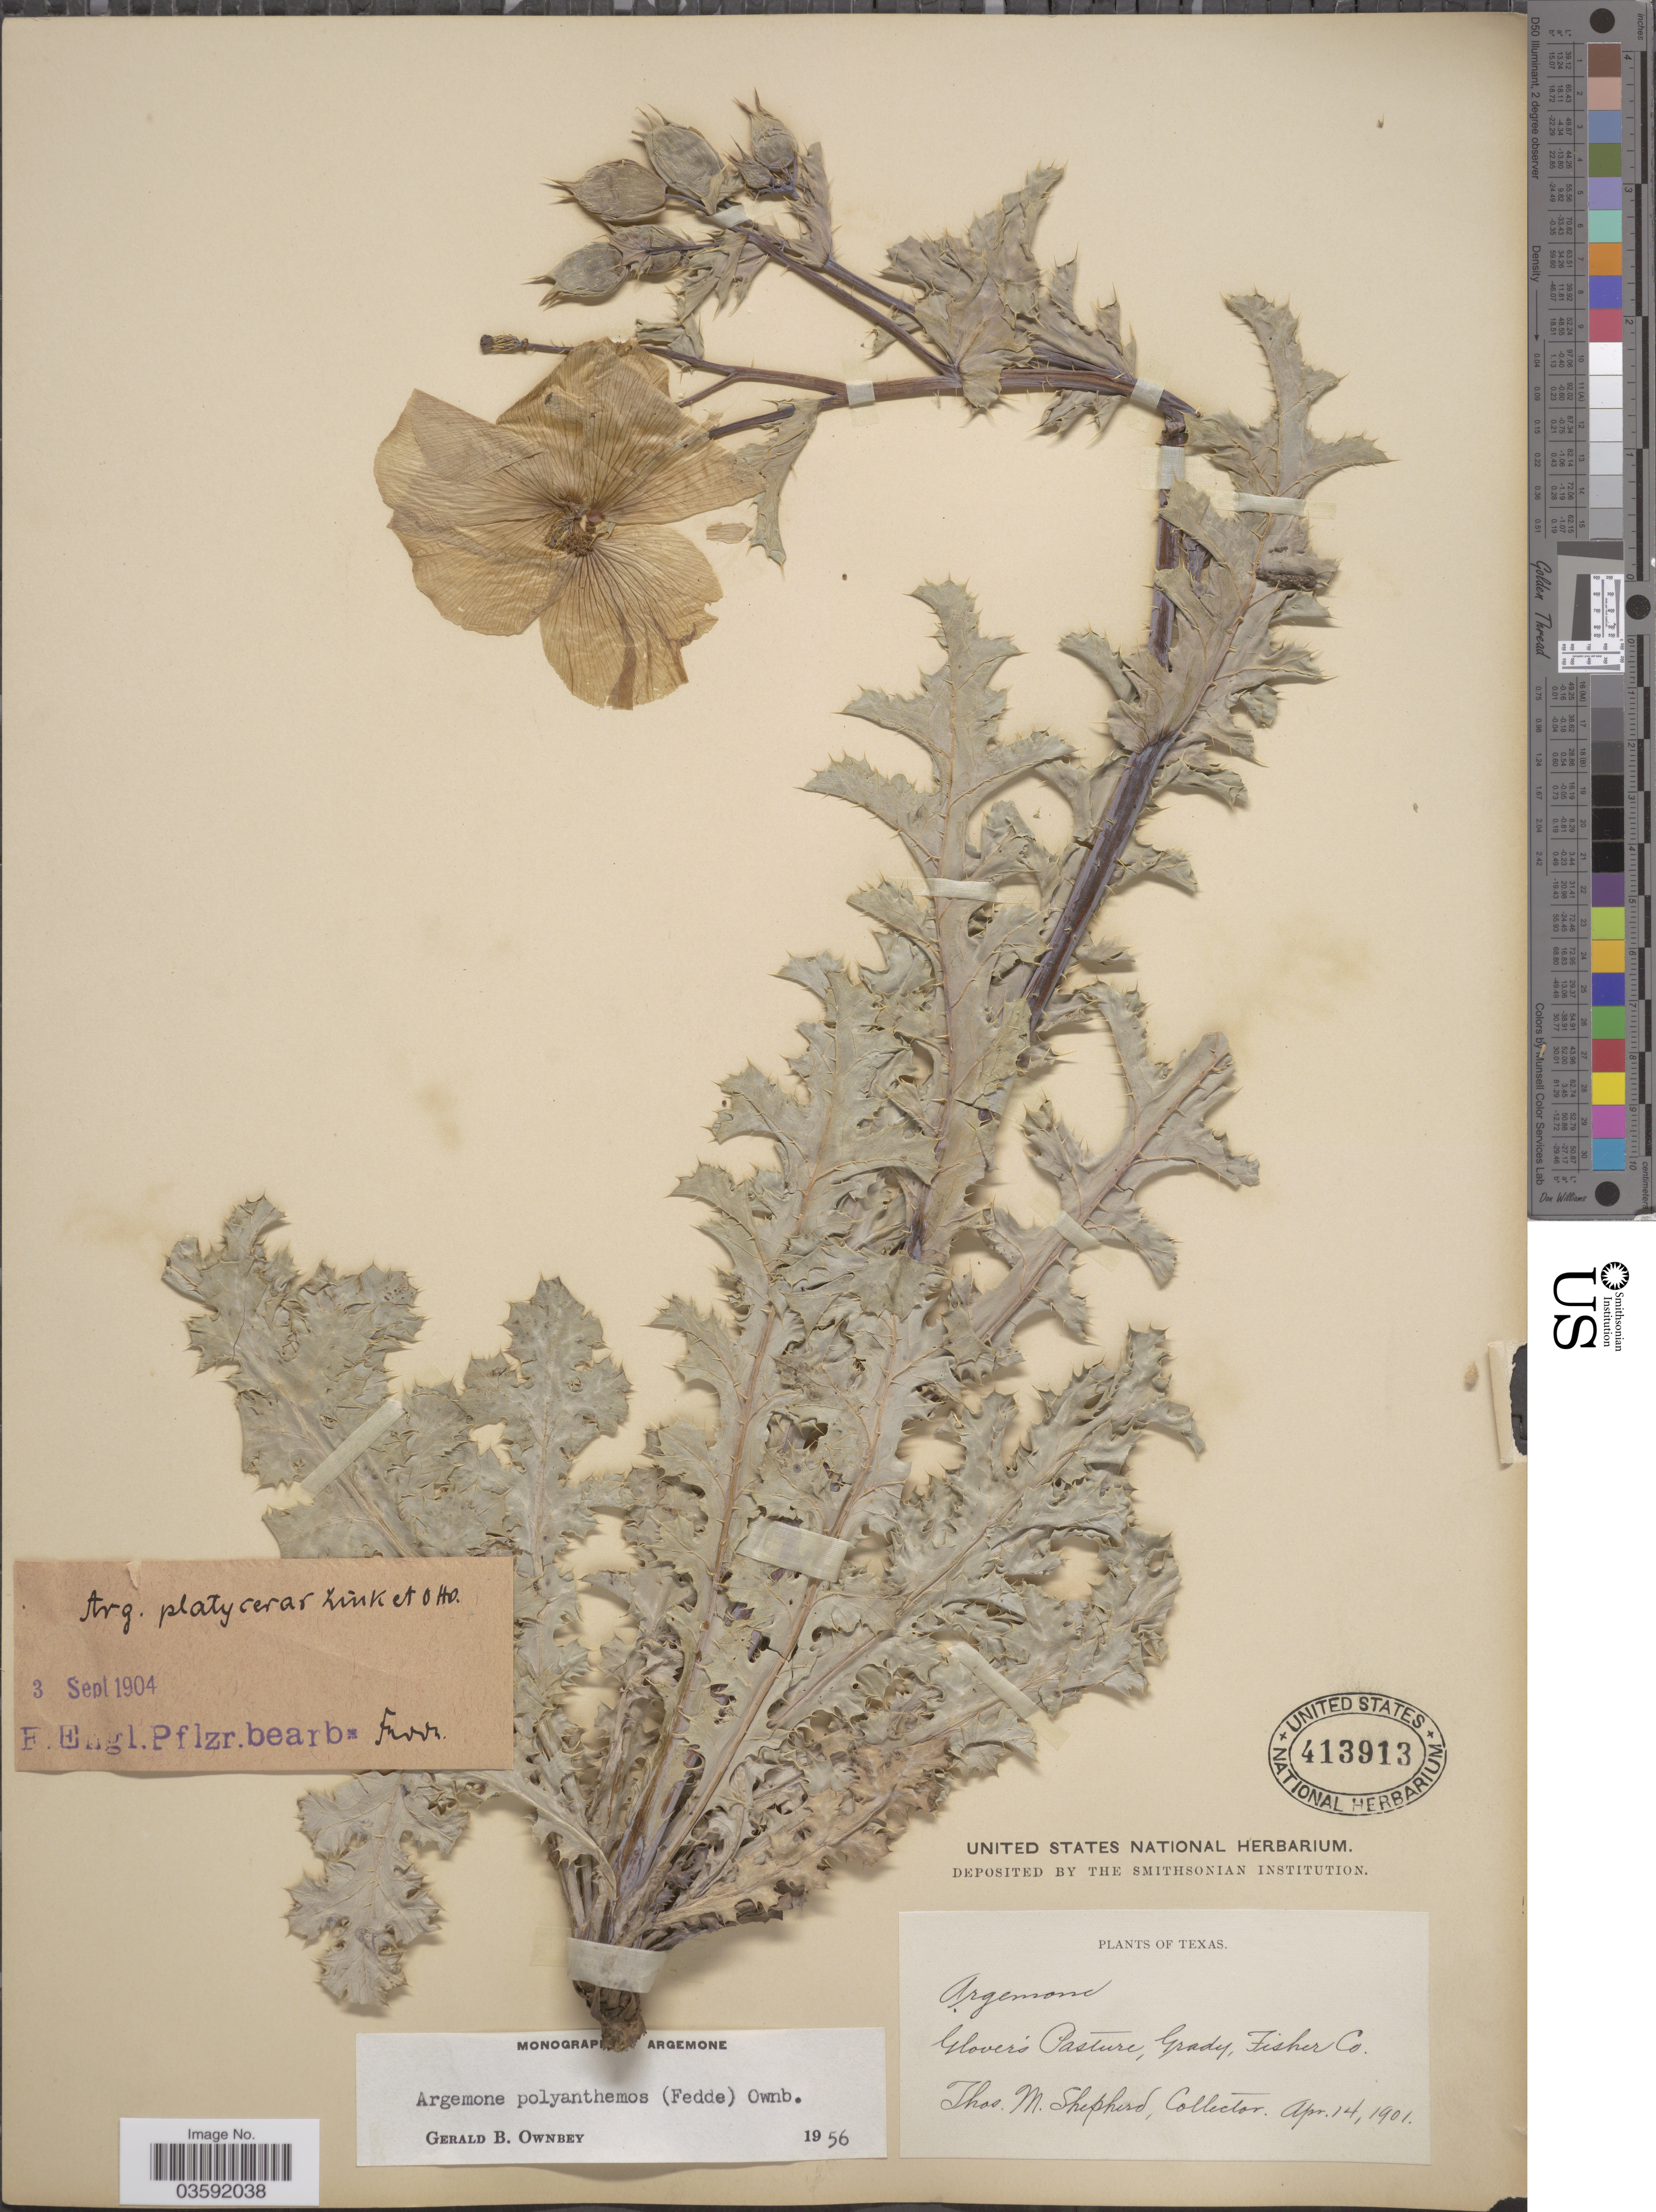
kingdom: Plantae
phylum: Tracheophyta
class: Magnoliopsida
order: Ranunculales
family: Papaveraceae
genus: Argemone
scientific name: Argemone polyanthemos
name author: (Fedde) G.B. Ownbey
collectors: T. Shepherd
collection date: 1901-04-14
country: United States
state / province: Texas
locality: Glover's Pasture, Grady, Fisher Co.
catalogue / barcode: US 413913